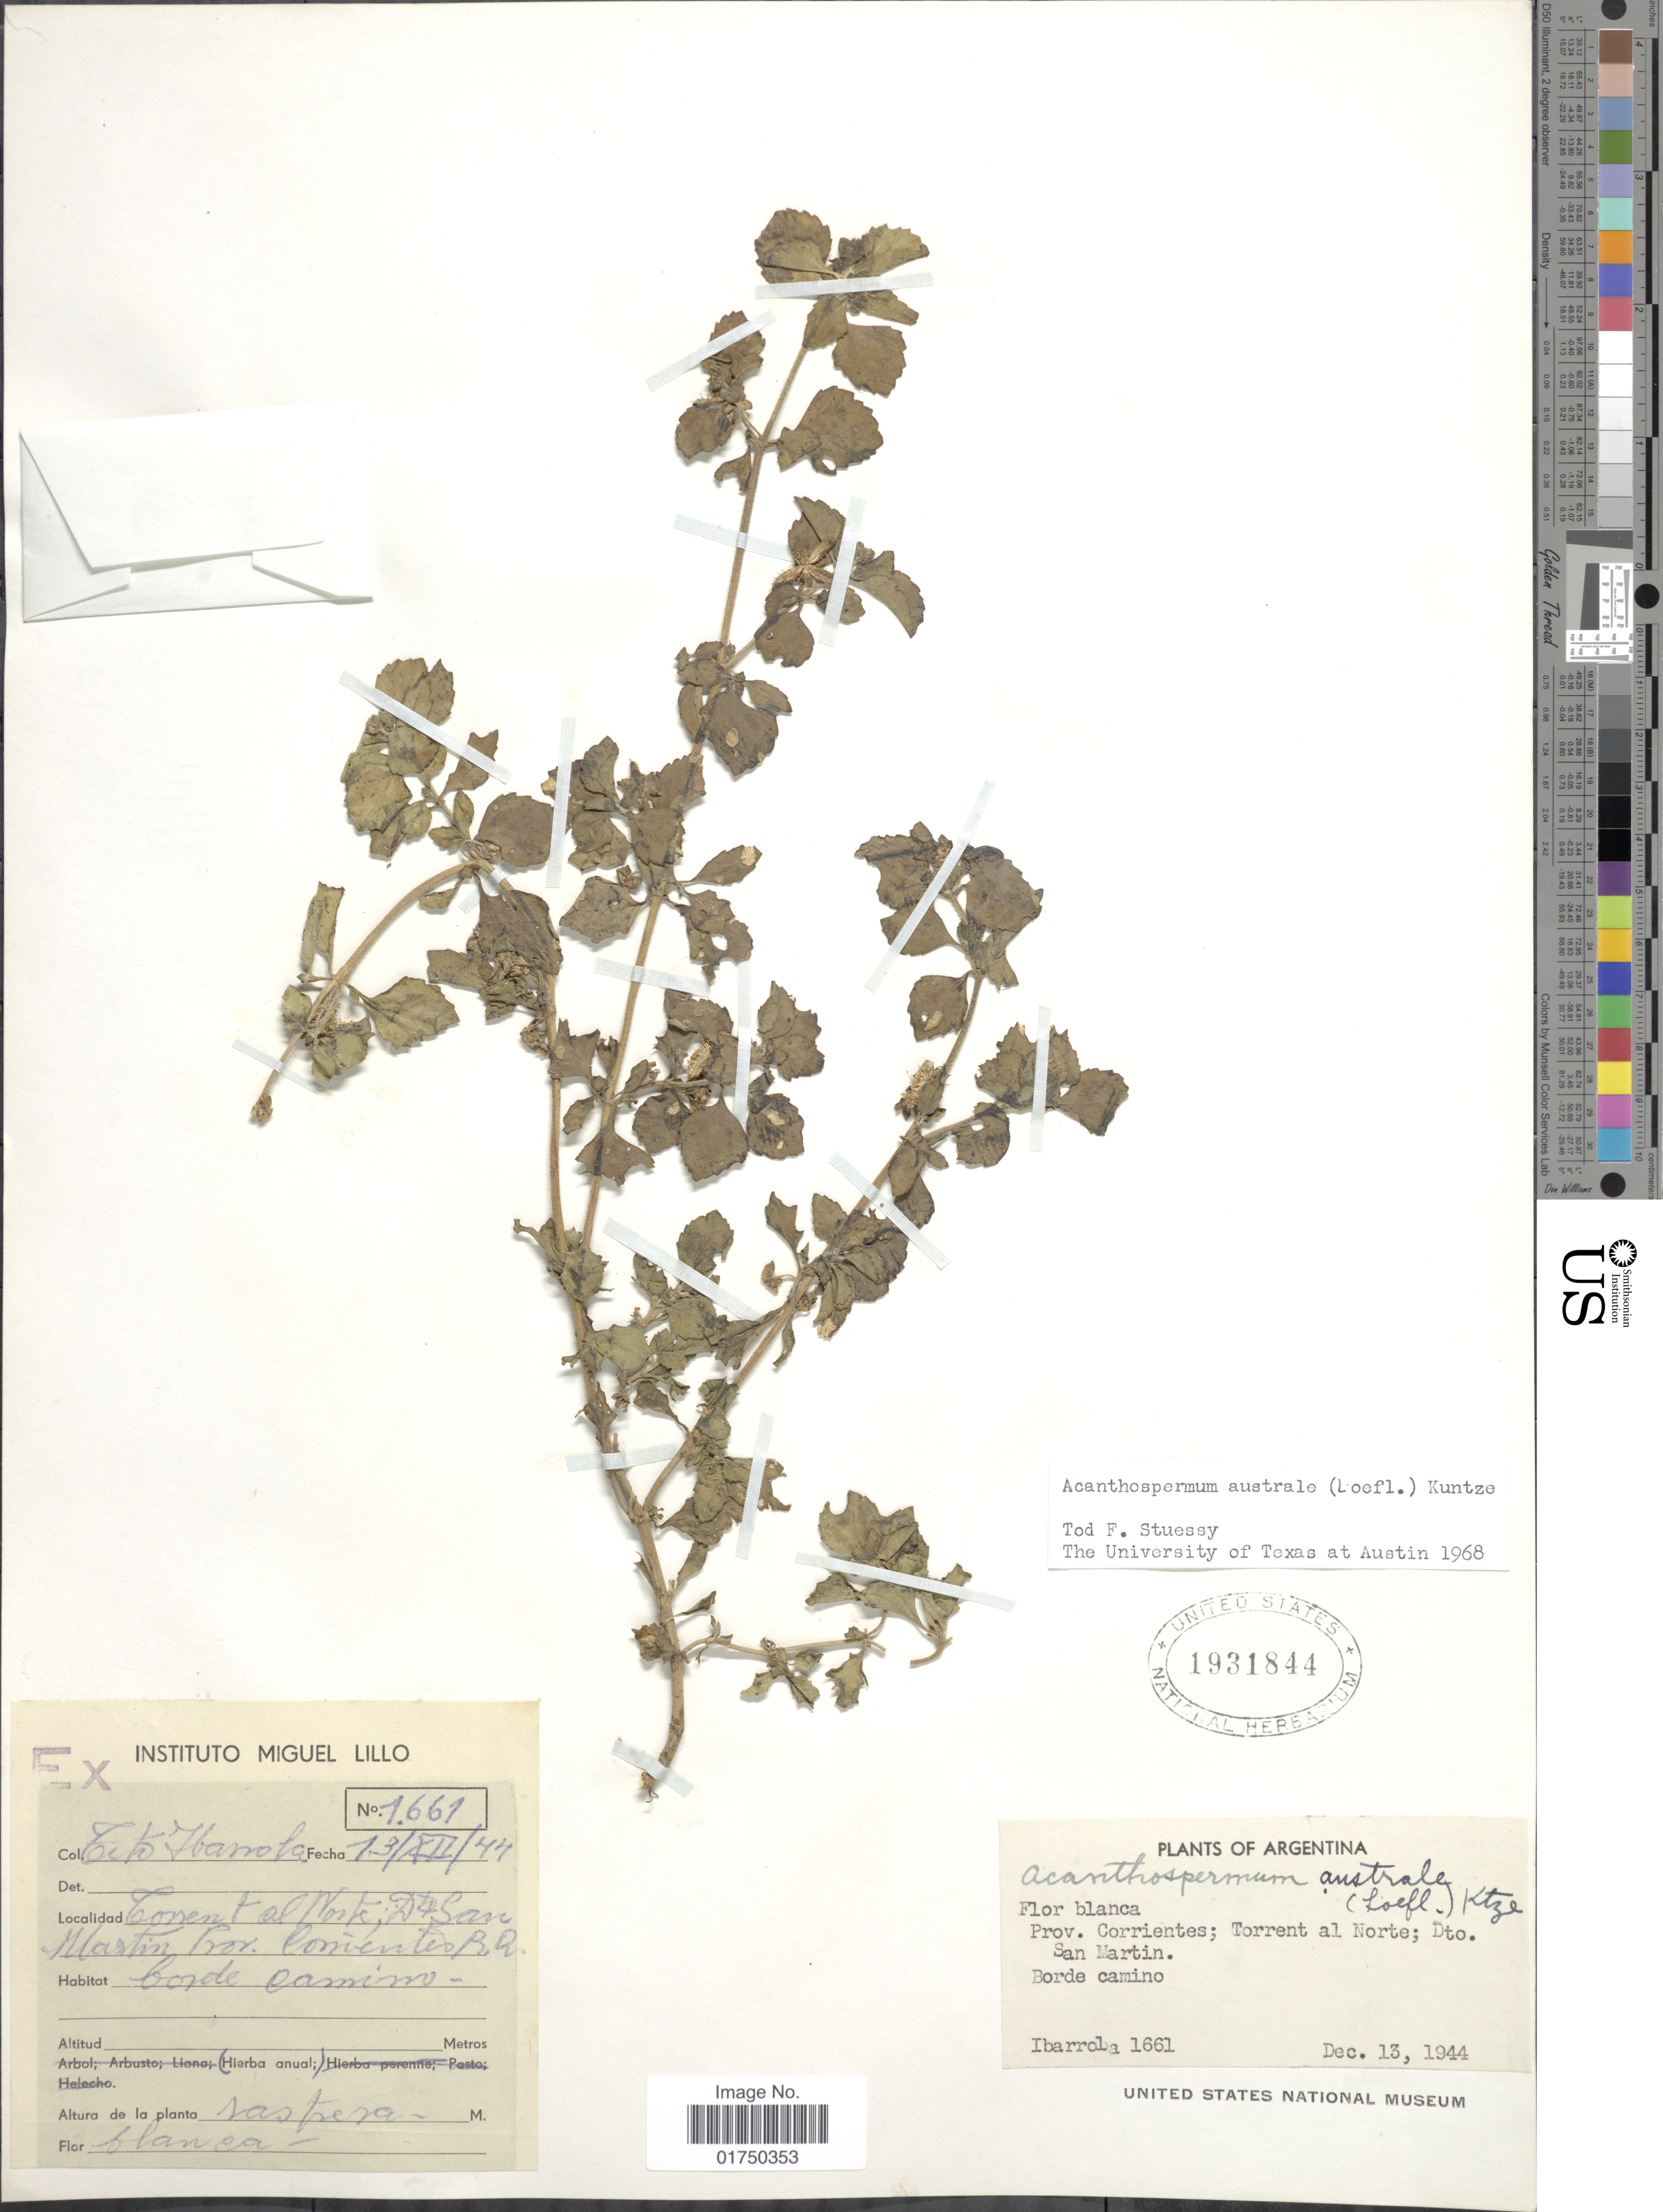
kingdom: Plantae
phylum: Tracheophyta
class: Magnoliopsida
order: Asterales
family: Asteraceae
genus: Acanthospermum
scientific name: Acanthospermum australe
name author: (Loefl.) Kuntze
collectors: T. Ibarrola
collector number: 1661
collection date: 1944-12-13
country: Argentina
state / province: Corrientes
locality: Prov. Corrientes; Torrent al Norte; Dto. San Martin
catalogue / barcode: US 1931844